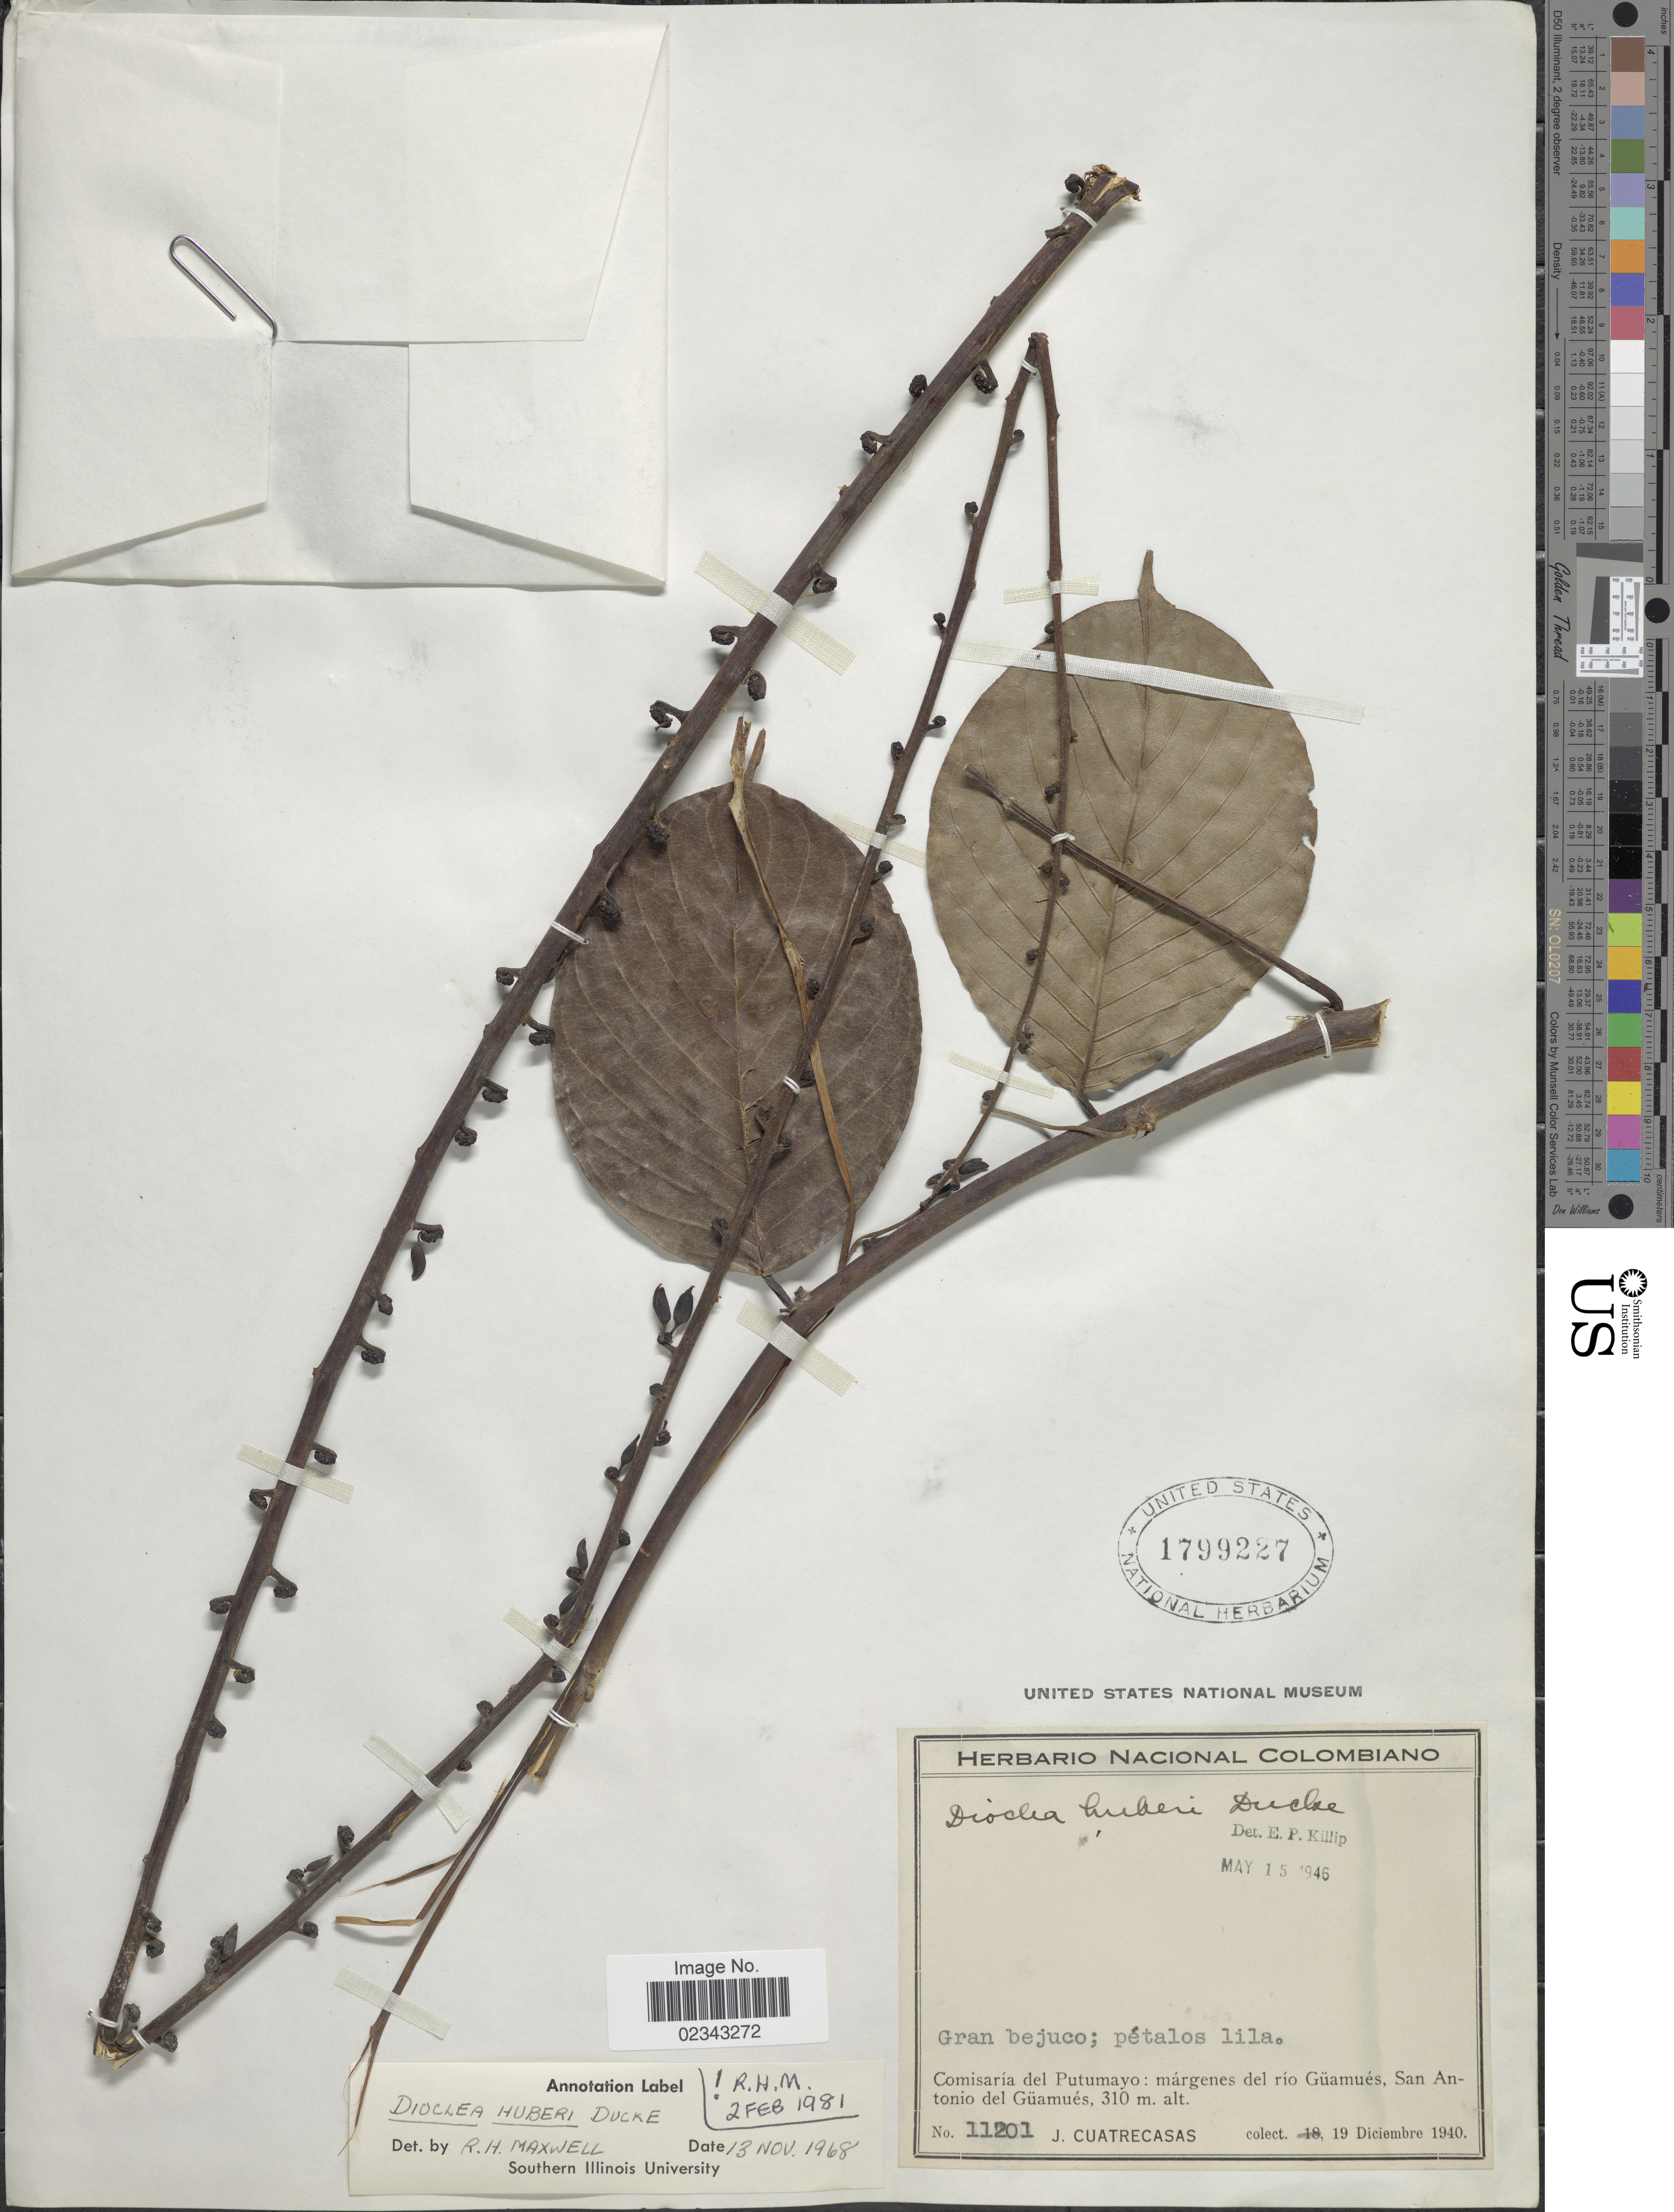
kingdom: Plantae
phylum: Tracheophyta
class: Magnoliopsida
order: Fabales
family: Fabaceae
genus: Macropsychanthus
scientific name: Macropsychanthus huberi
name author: (Ducke) L.P. Queiroz & Snak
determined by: Strong, Mark T., (BOT), Smithsonian Institution - National Museum of Natural History (UNITED STATES)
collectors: J. Cuatrecasas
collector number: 11201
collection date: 1940-12-19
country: Colombia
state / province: Putumayo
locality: Gran bejuco; Comisaría del Putumayo: márgenes del río Güamués, San Antonio del Güamués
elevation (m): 310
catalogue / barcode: US 1799227